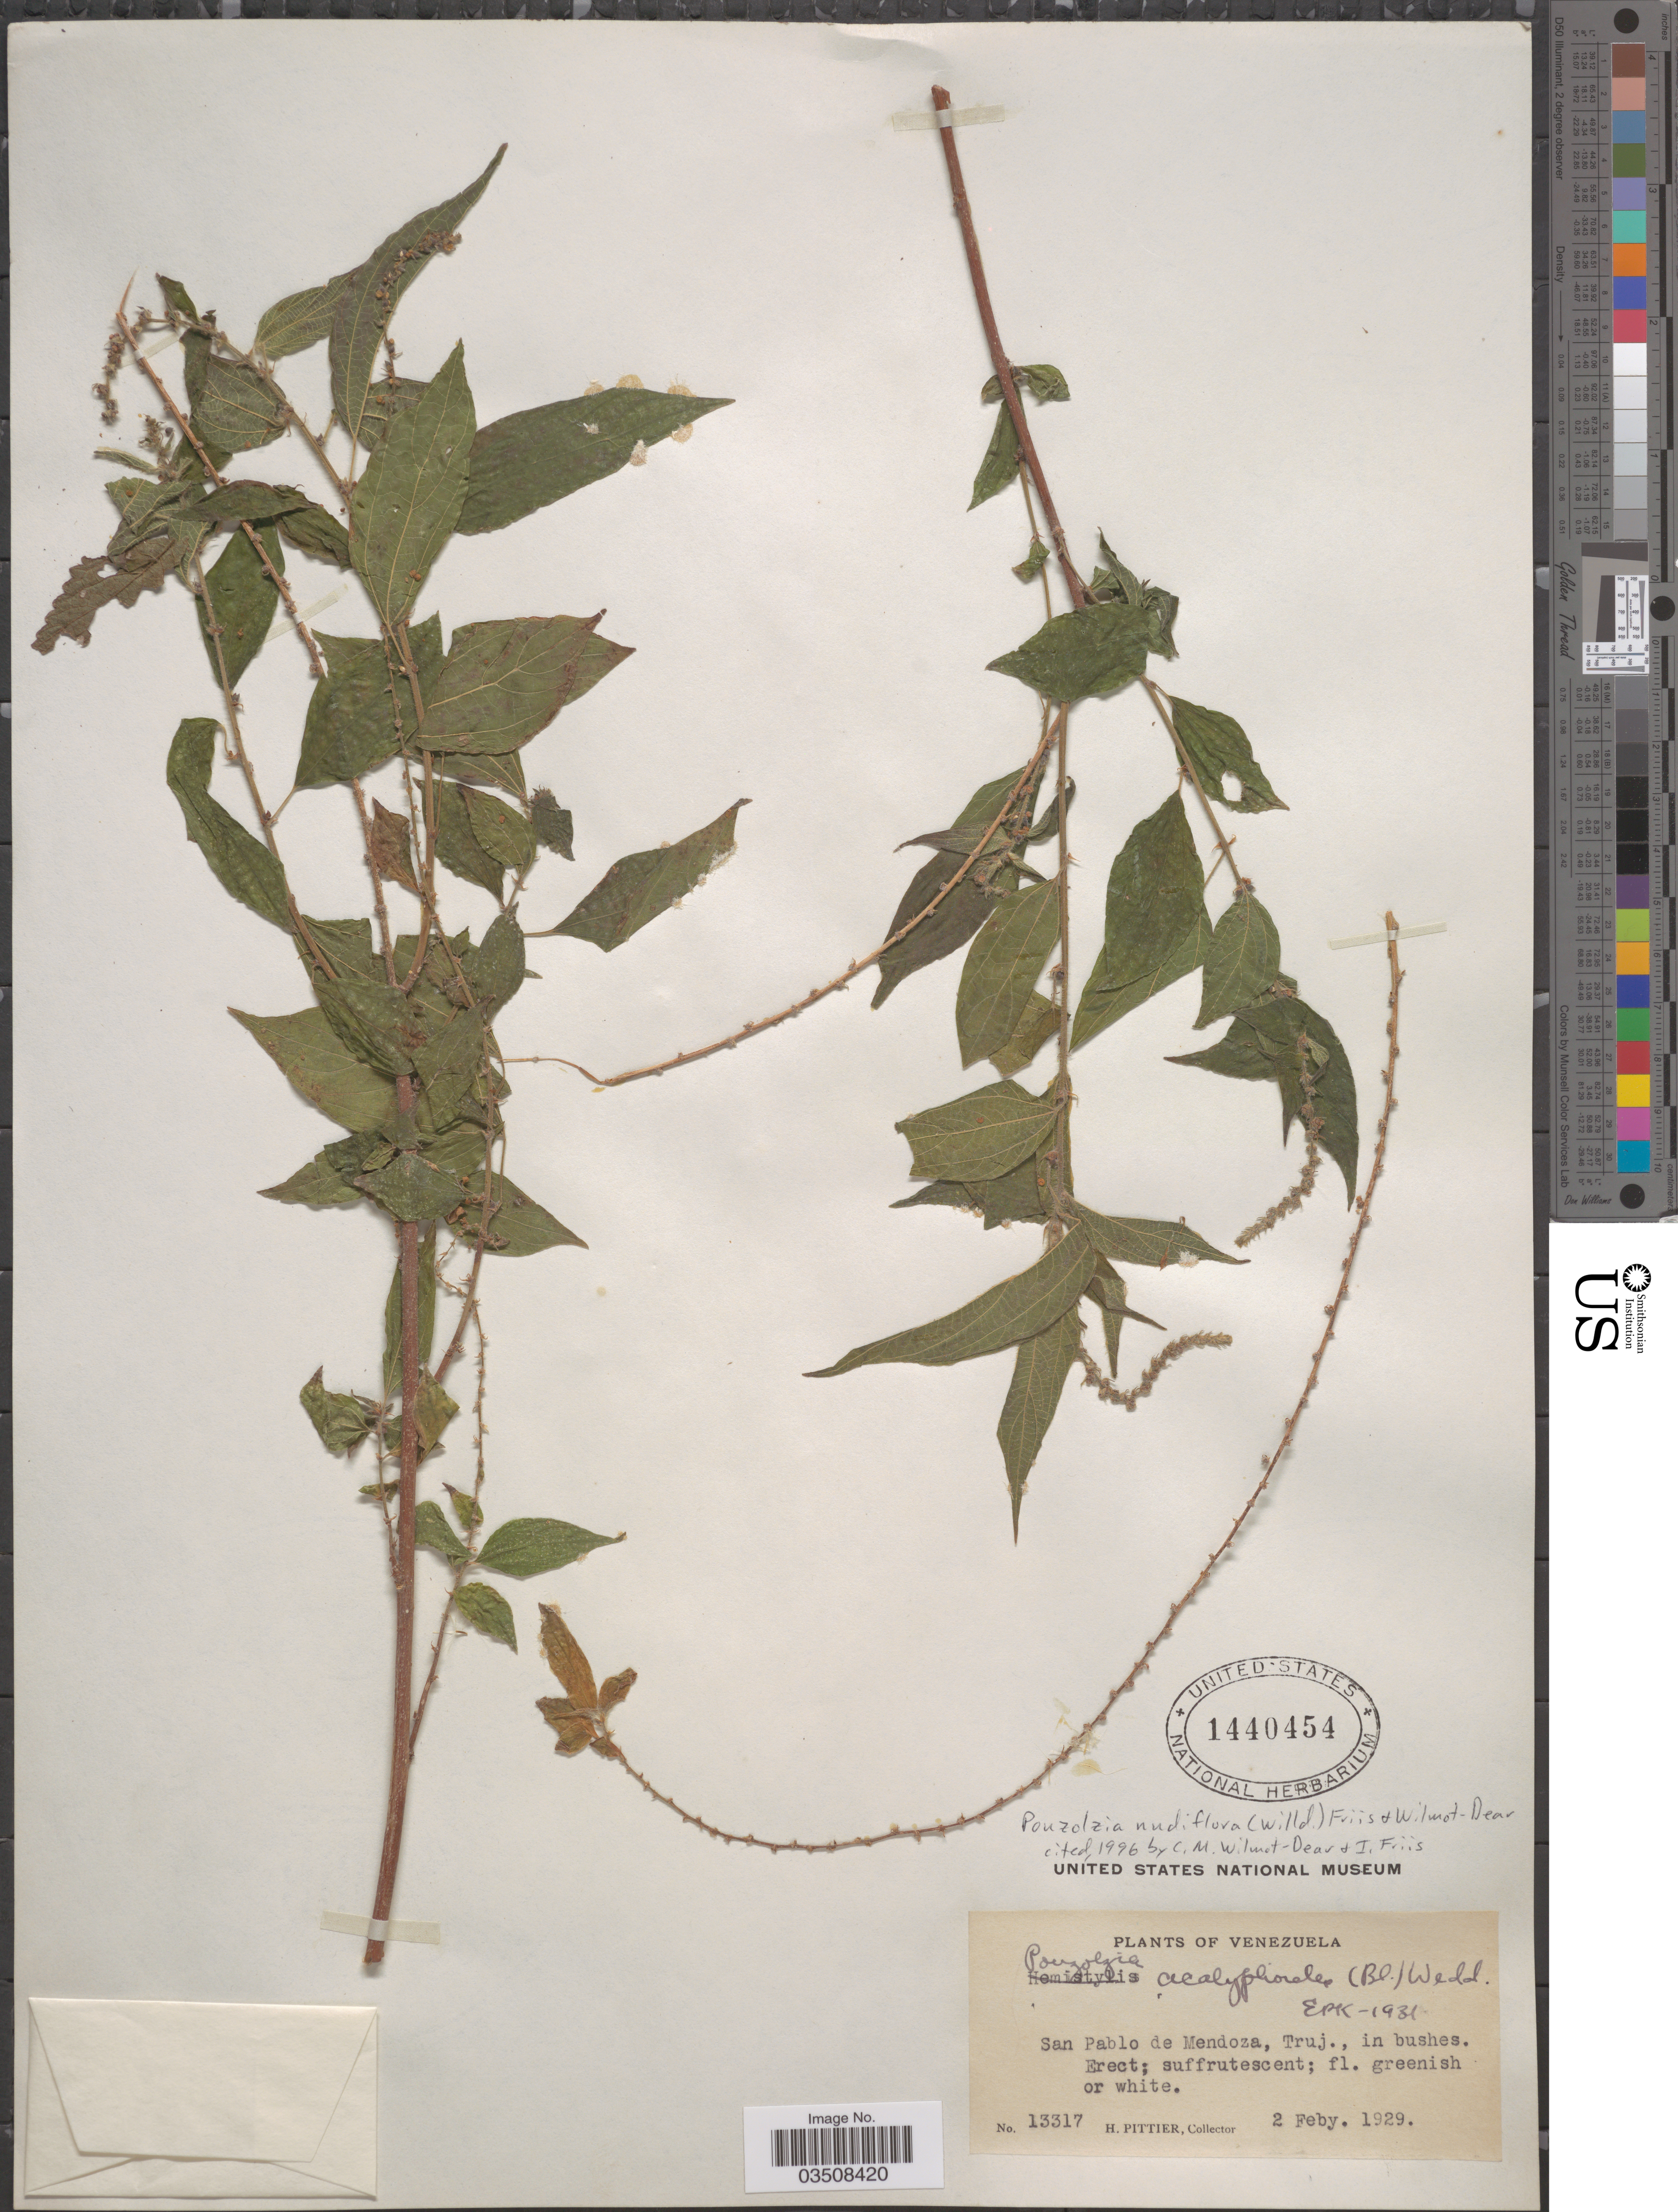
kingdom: Plantae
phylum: Tracheophyta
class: Magnoliopsida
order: Rosales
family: Urticaceae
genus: Pouzolzia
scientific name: Pouzolzia nudiflora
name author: (Willd.) Friis & Wilmot-Dear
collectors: H. F. Pittier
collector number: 13317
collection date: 1929-02-02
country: Venezuela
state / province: Trujillo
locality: San Pablo de Mendoza.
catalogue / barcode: US 1440454